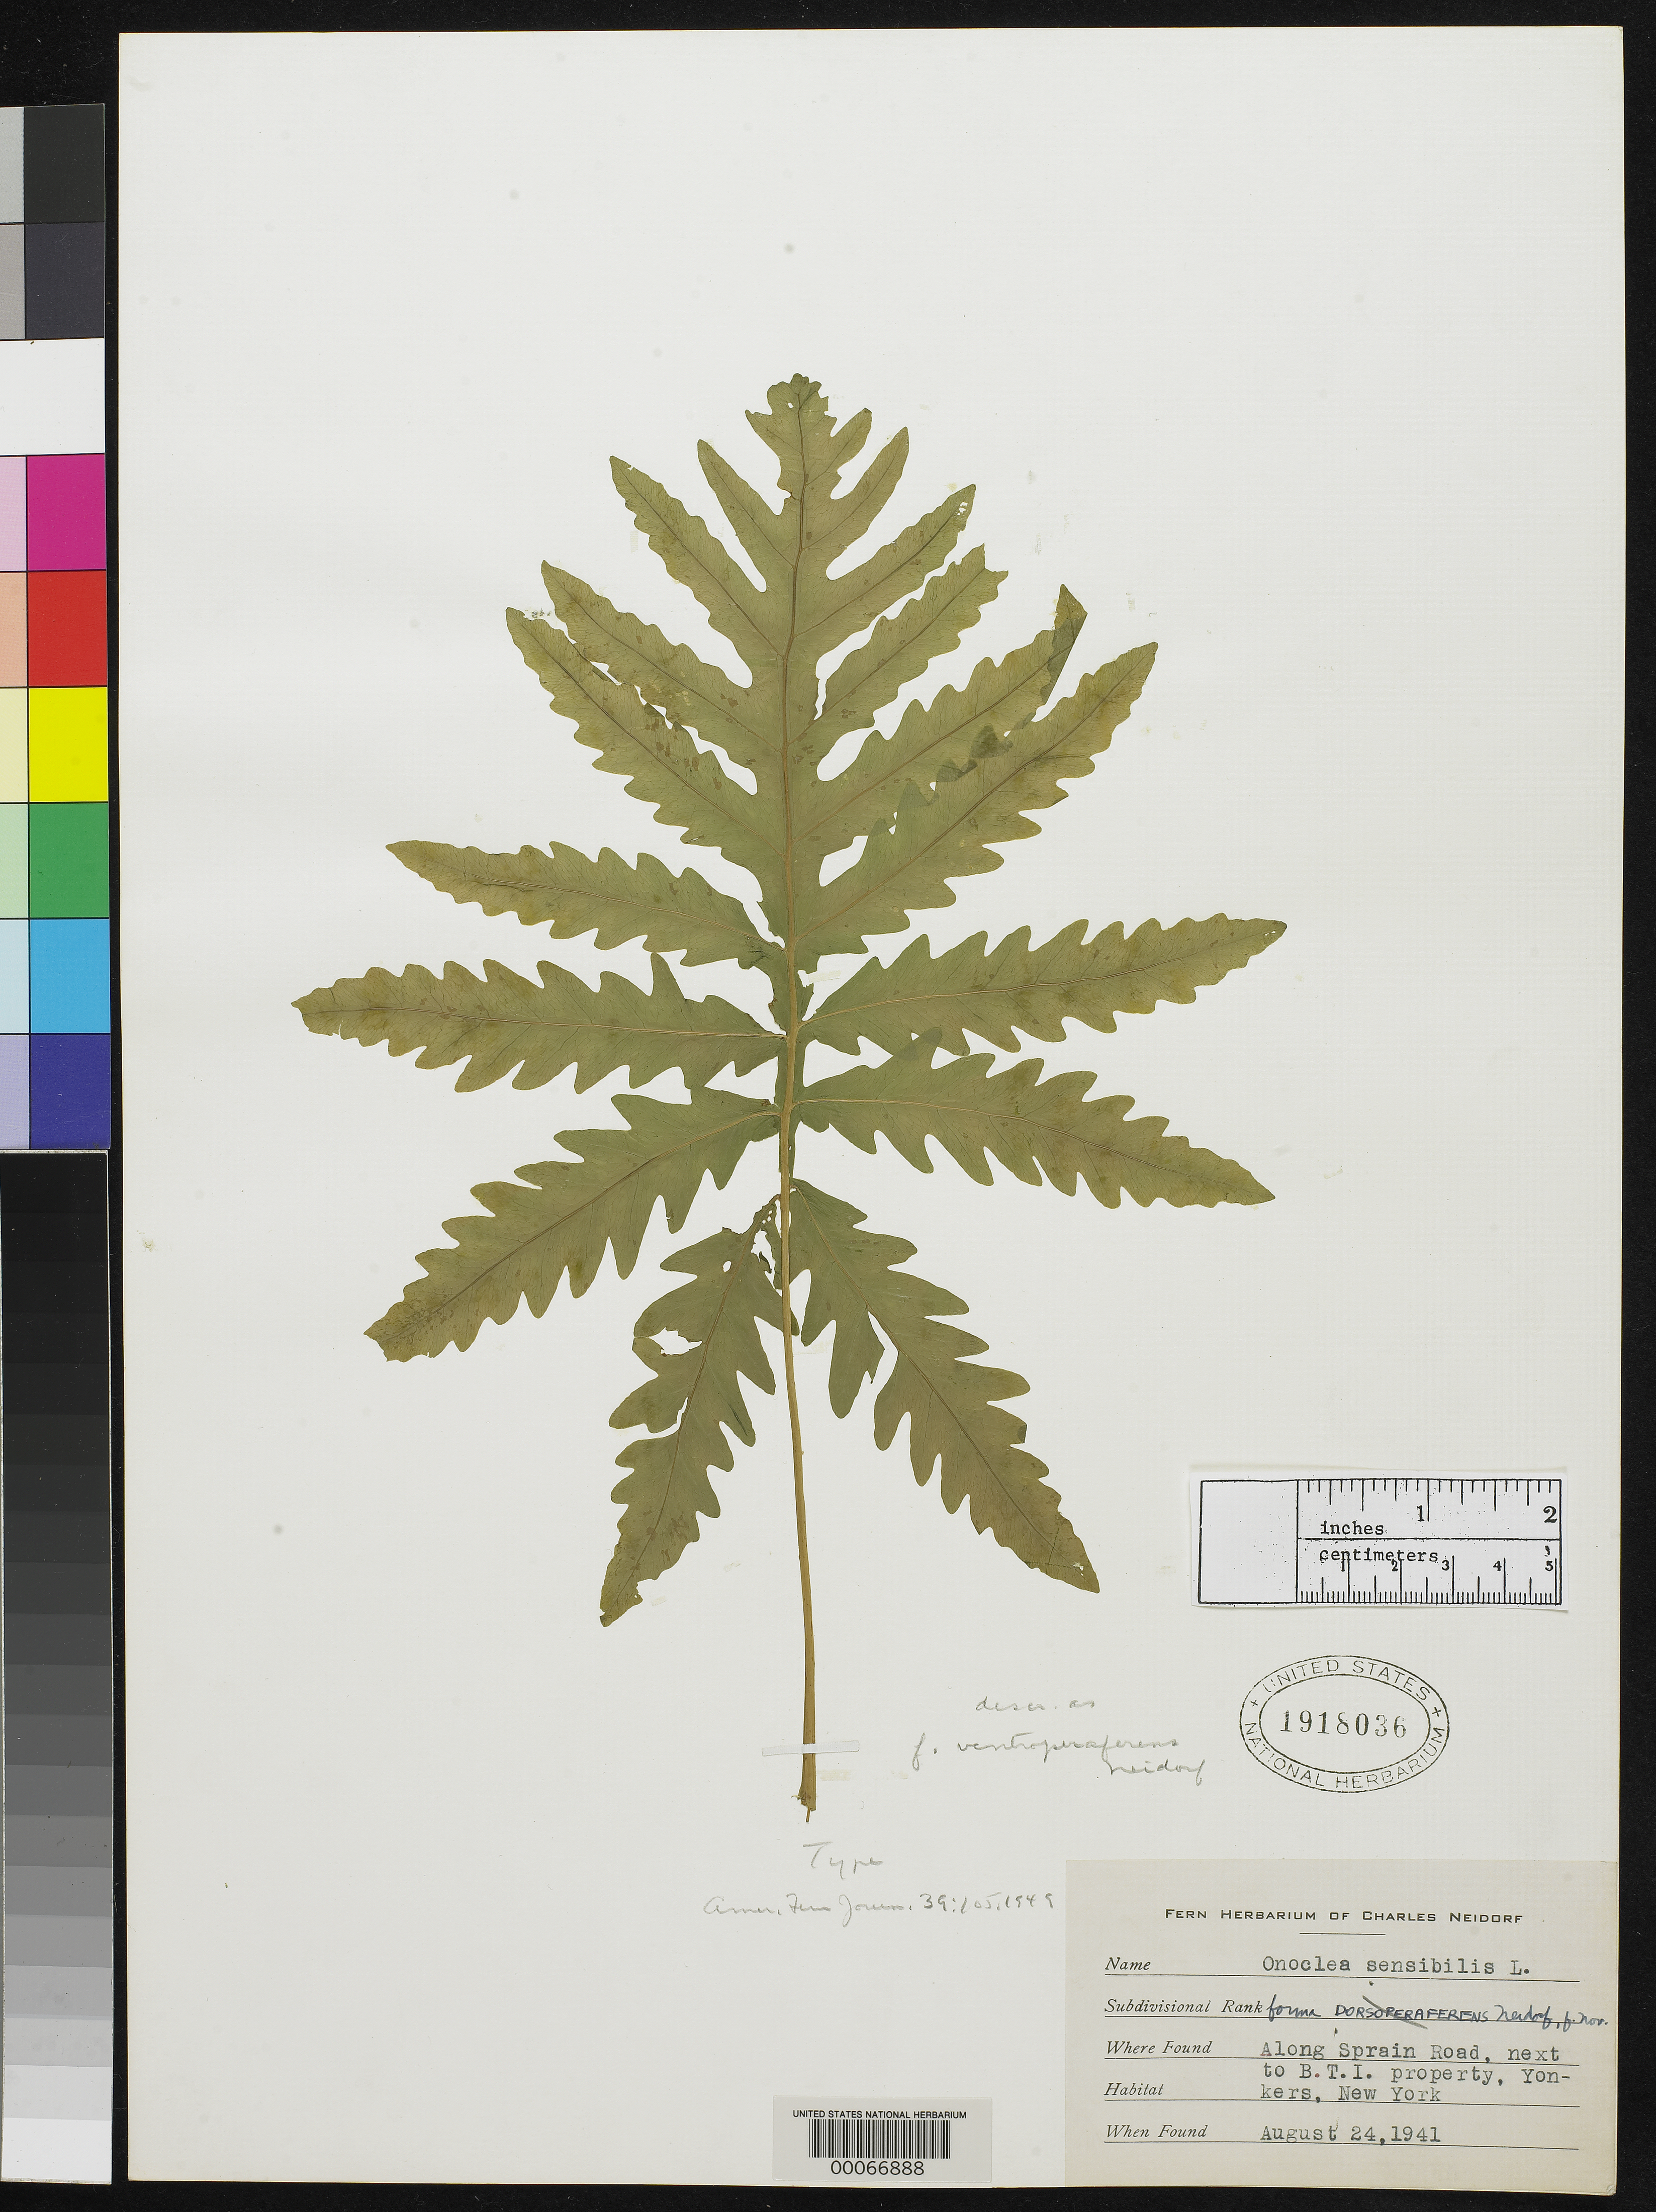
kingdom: Plantae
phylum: Tracheophyta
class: Polypodiopsida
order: Polypodiales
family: Onocleaceae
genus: Onoclea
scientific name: Onoclea sensibilis f. ventroperaferens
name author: Neidorf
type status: Holotype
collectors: C. Neidorf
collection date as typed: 24 Aug 1941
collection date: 1941-08-24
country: United States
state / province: New York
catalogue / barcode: US 1918036